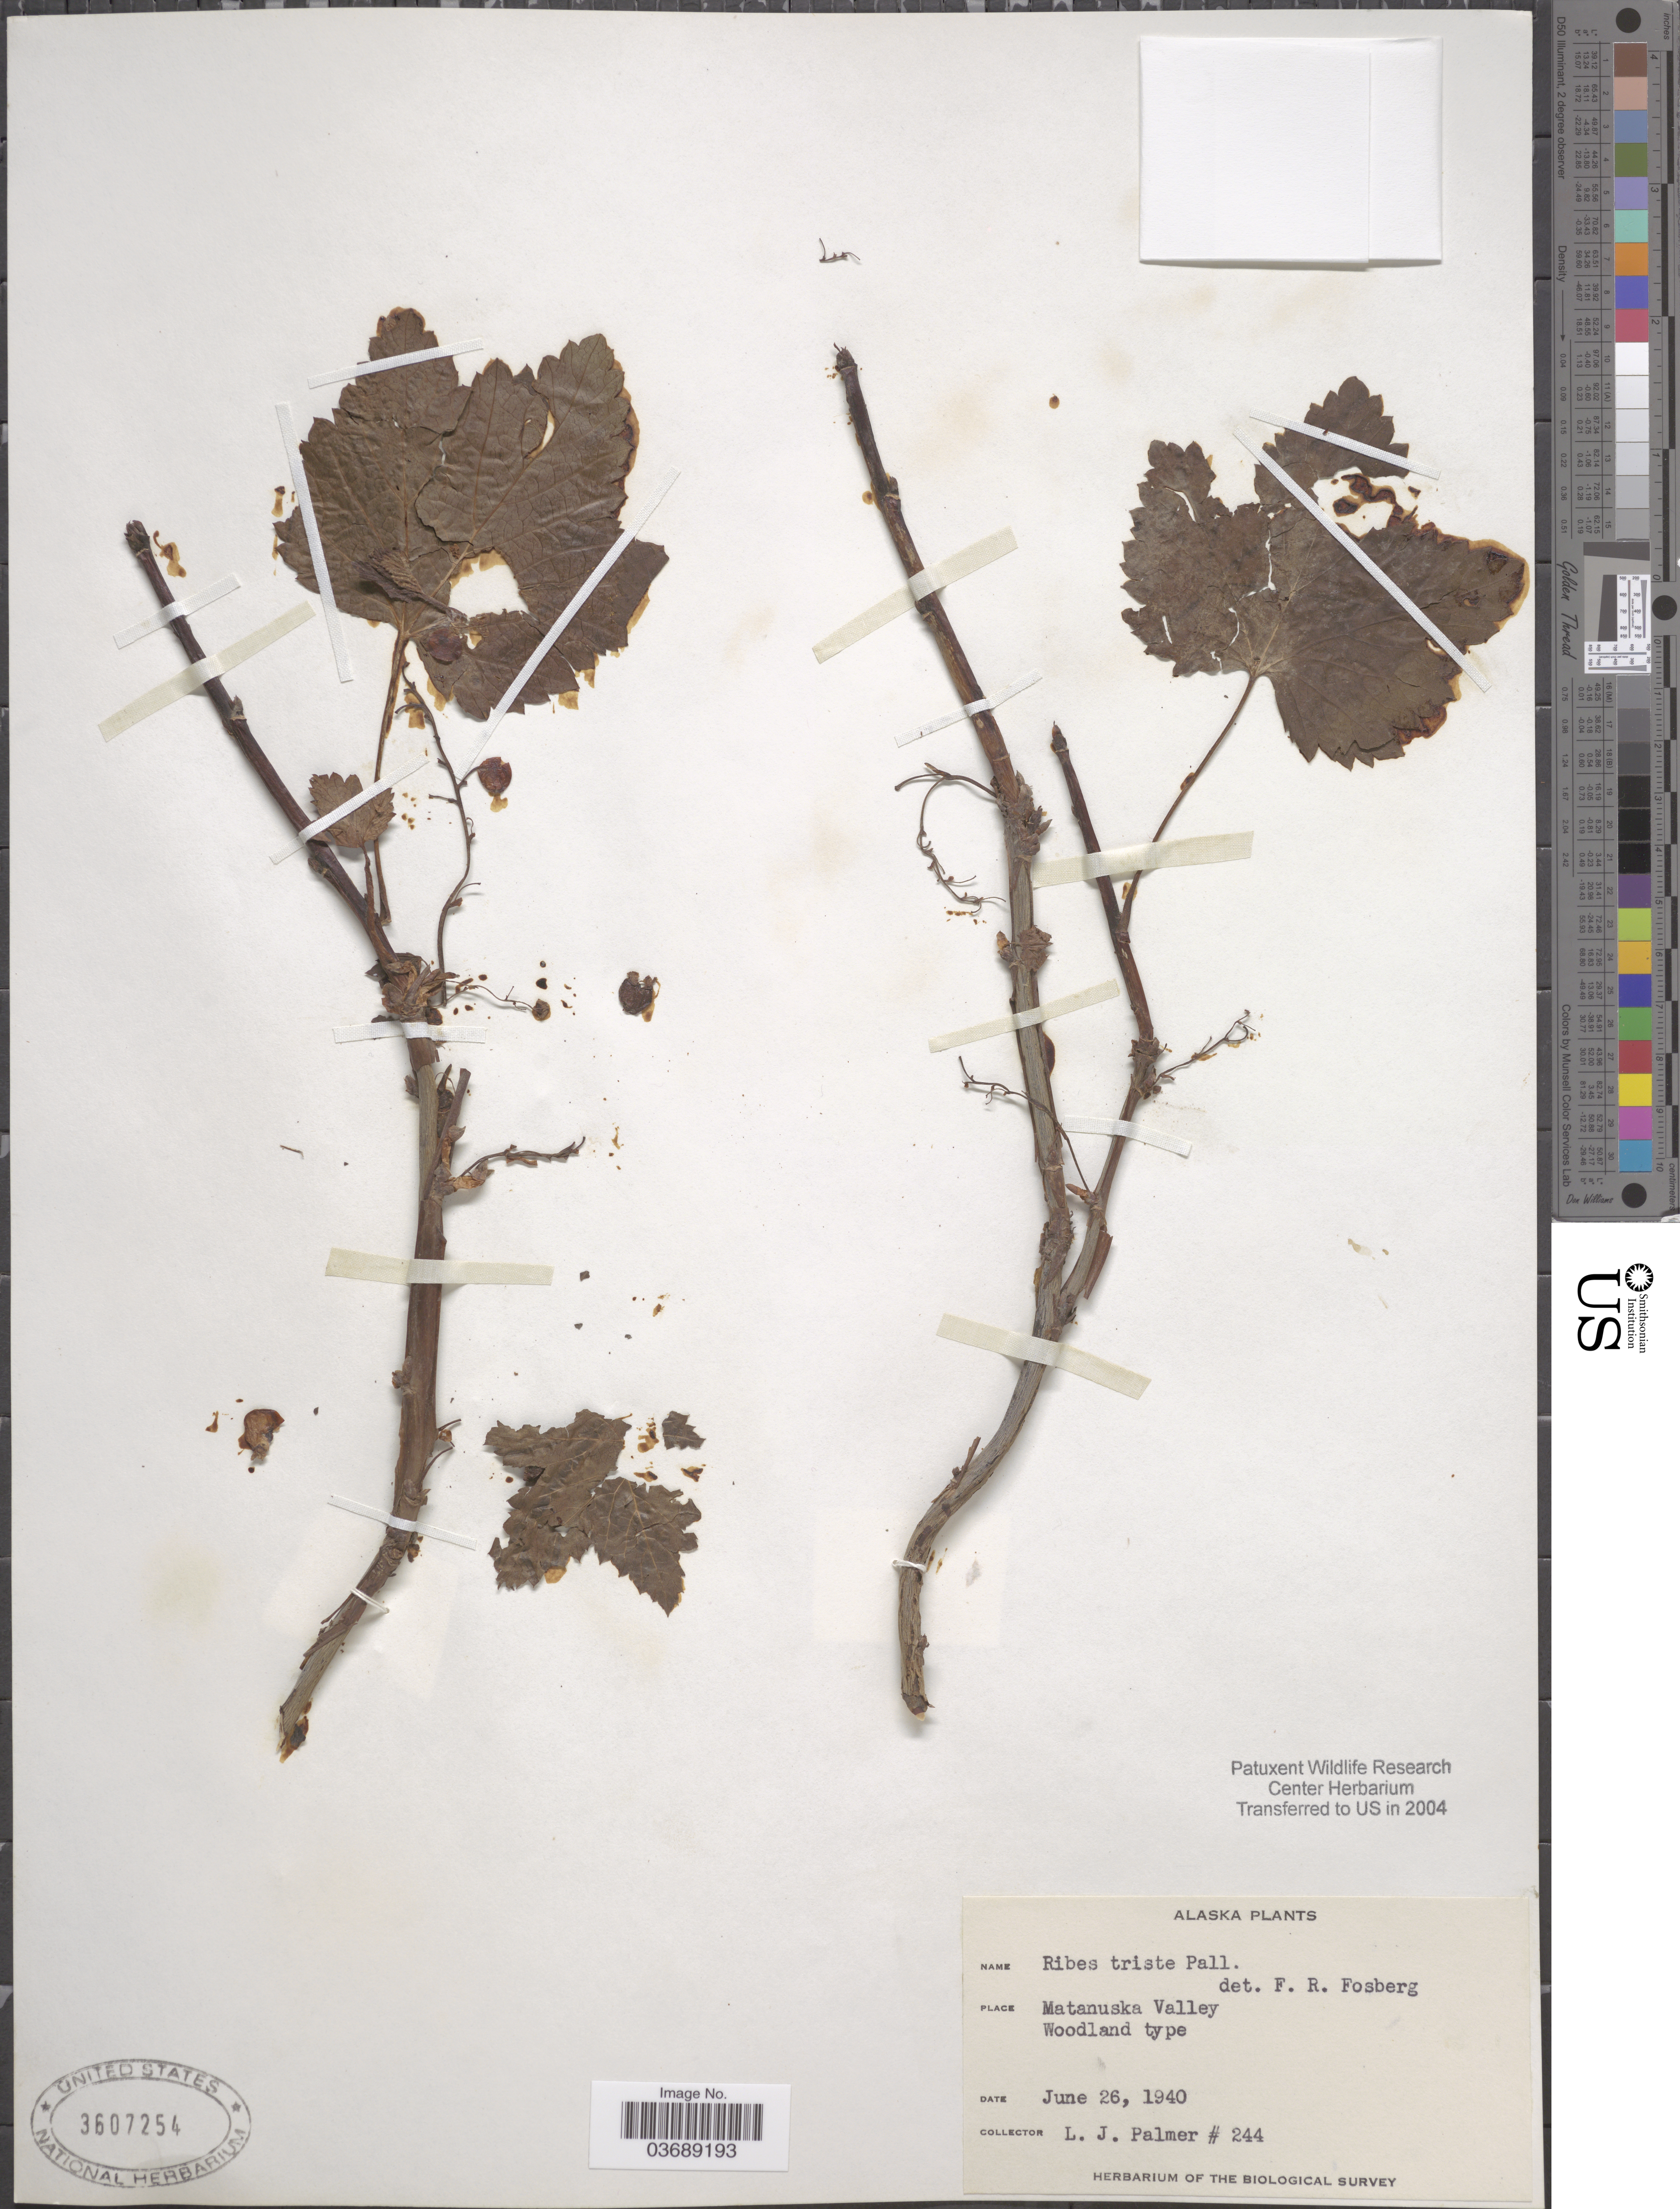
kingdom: Plantae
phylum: Tracheophyta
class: Magnoliopsida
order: Saxifragales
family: Grossulariaceae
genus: Ribes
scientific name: Ribes triste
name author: Pall.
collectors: L. J. Palmer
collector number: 244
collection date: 1940-06-26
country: United States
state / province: Alaska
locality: Matanuska Valley.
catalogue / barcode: US 3607254